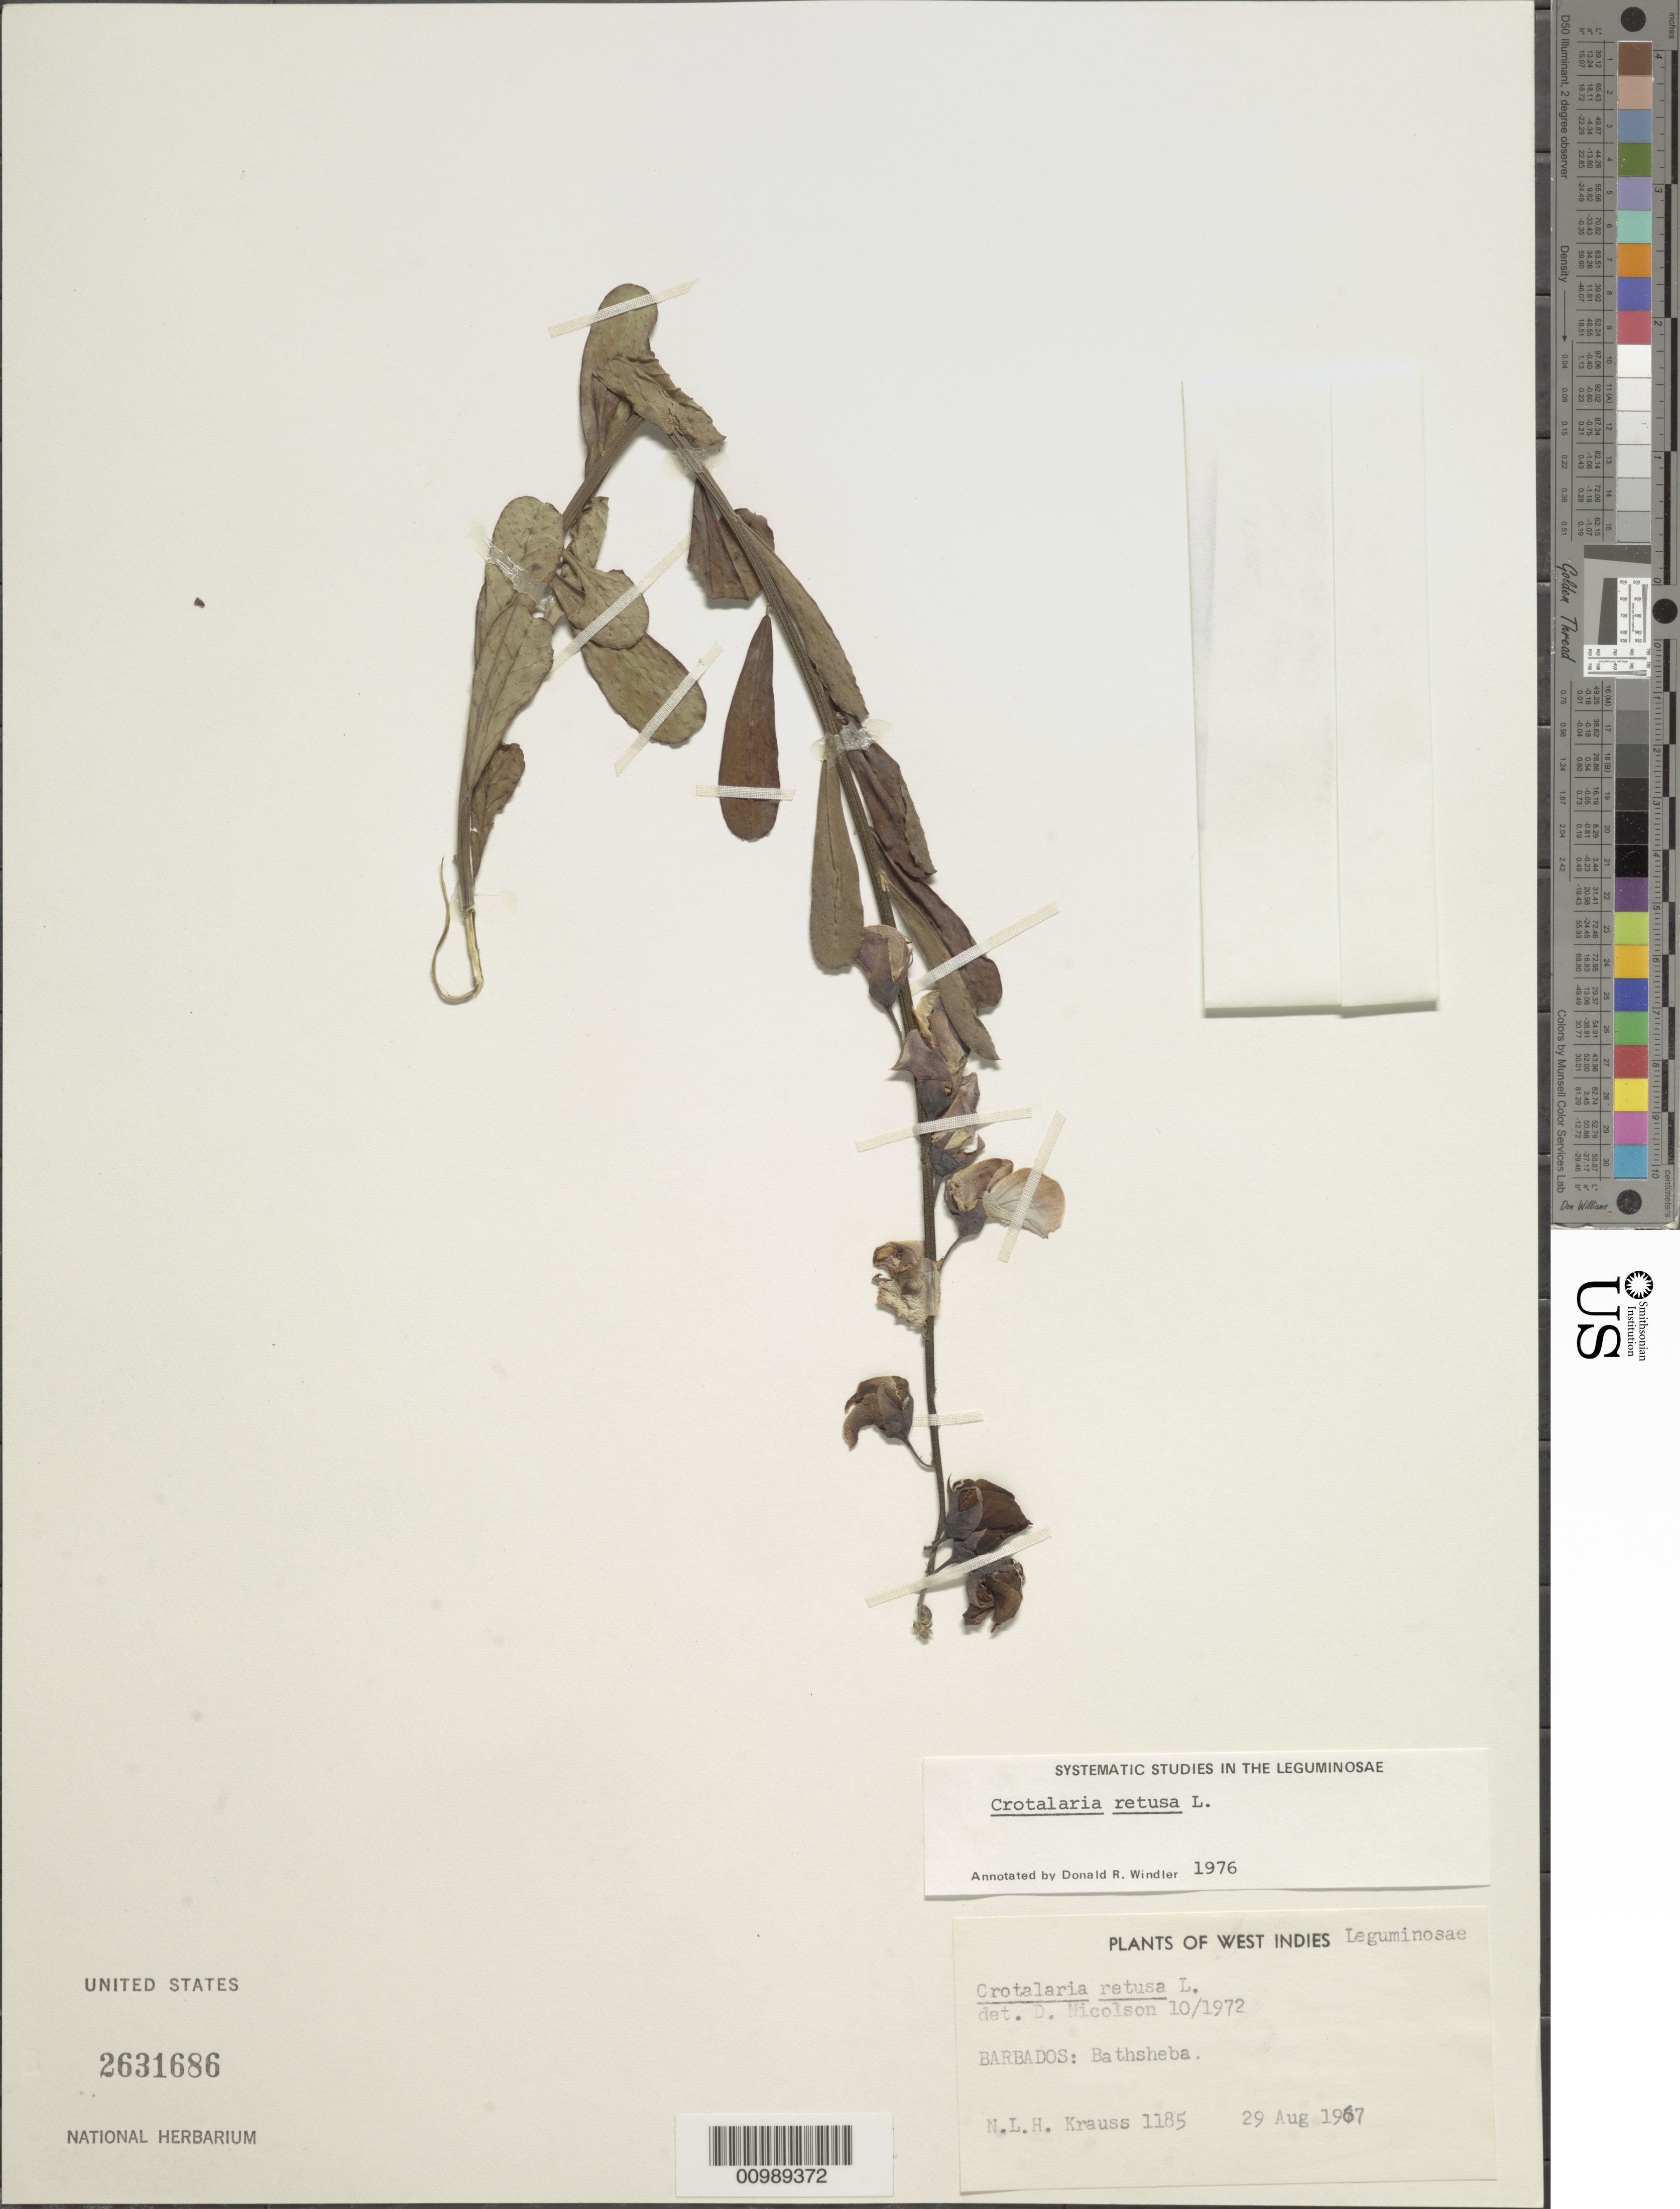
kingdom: Plantae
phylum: Tracheophyta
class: Magnoliopsida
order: Fabales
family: Fabaceae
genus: Crotalaria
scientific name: Crotalaria retusa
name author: L.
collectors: N. Krauss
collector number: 1185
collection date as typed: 29 Aug 1967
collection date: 1967-08-29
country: Barbados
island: Barbados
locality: Bathsheba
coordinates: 0 N, 0 E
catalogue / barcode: US 2631686